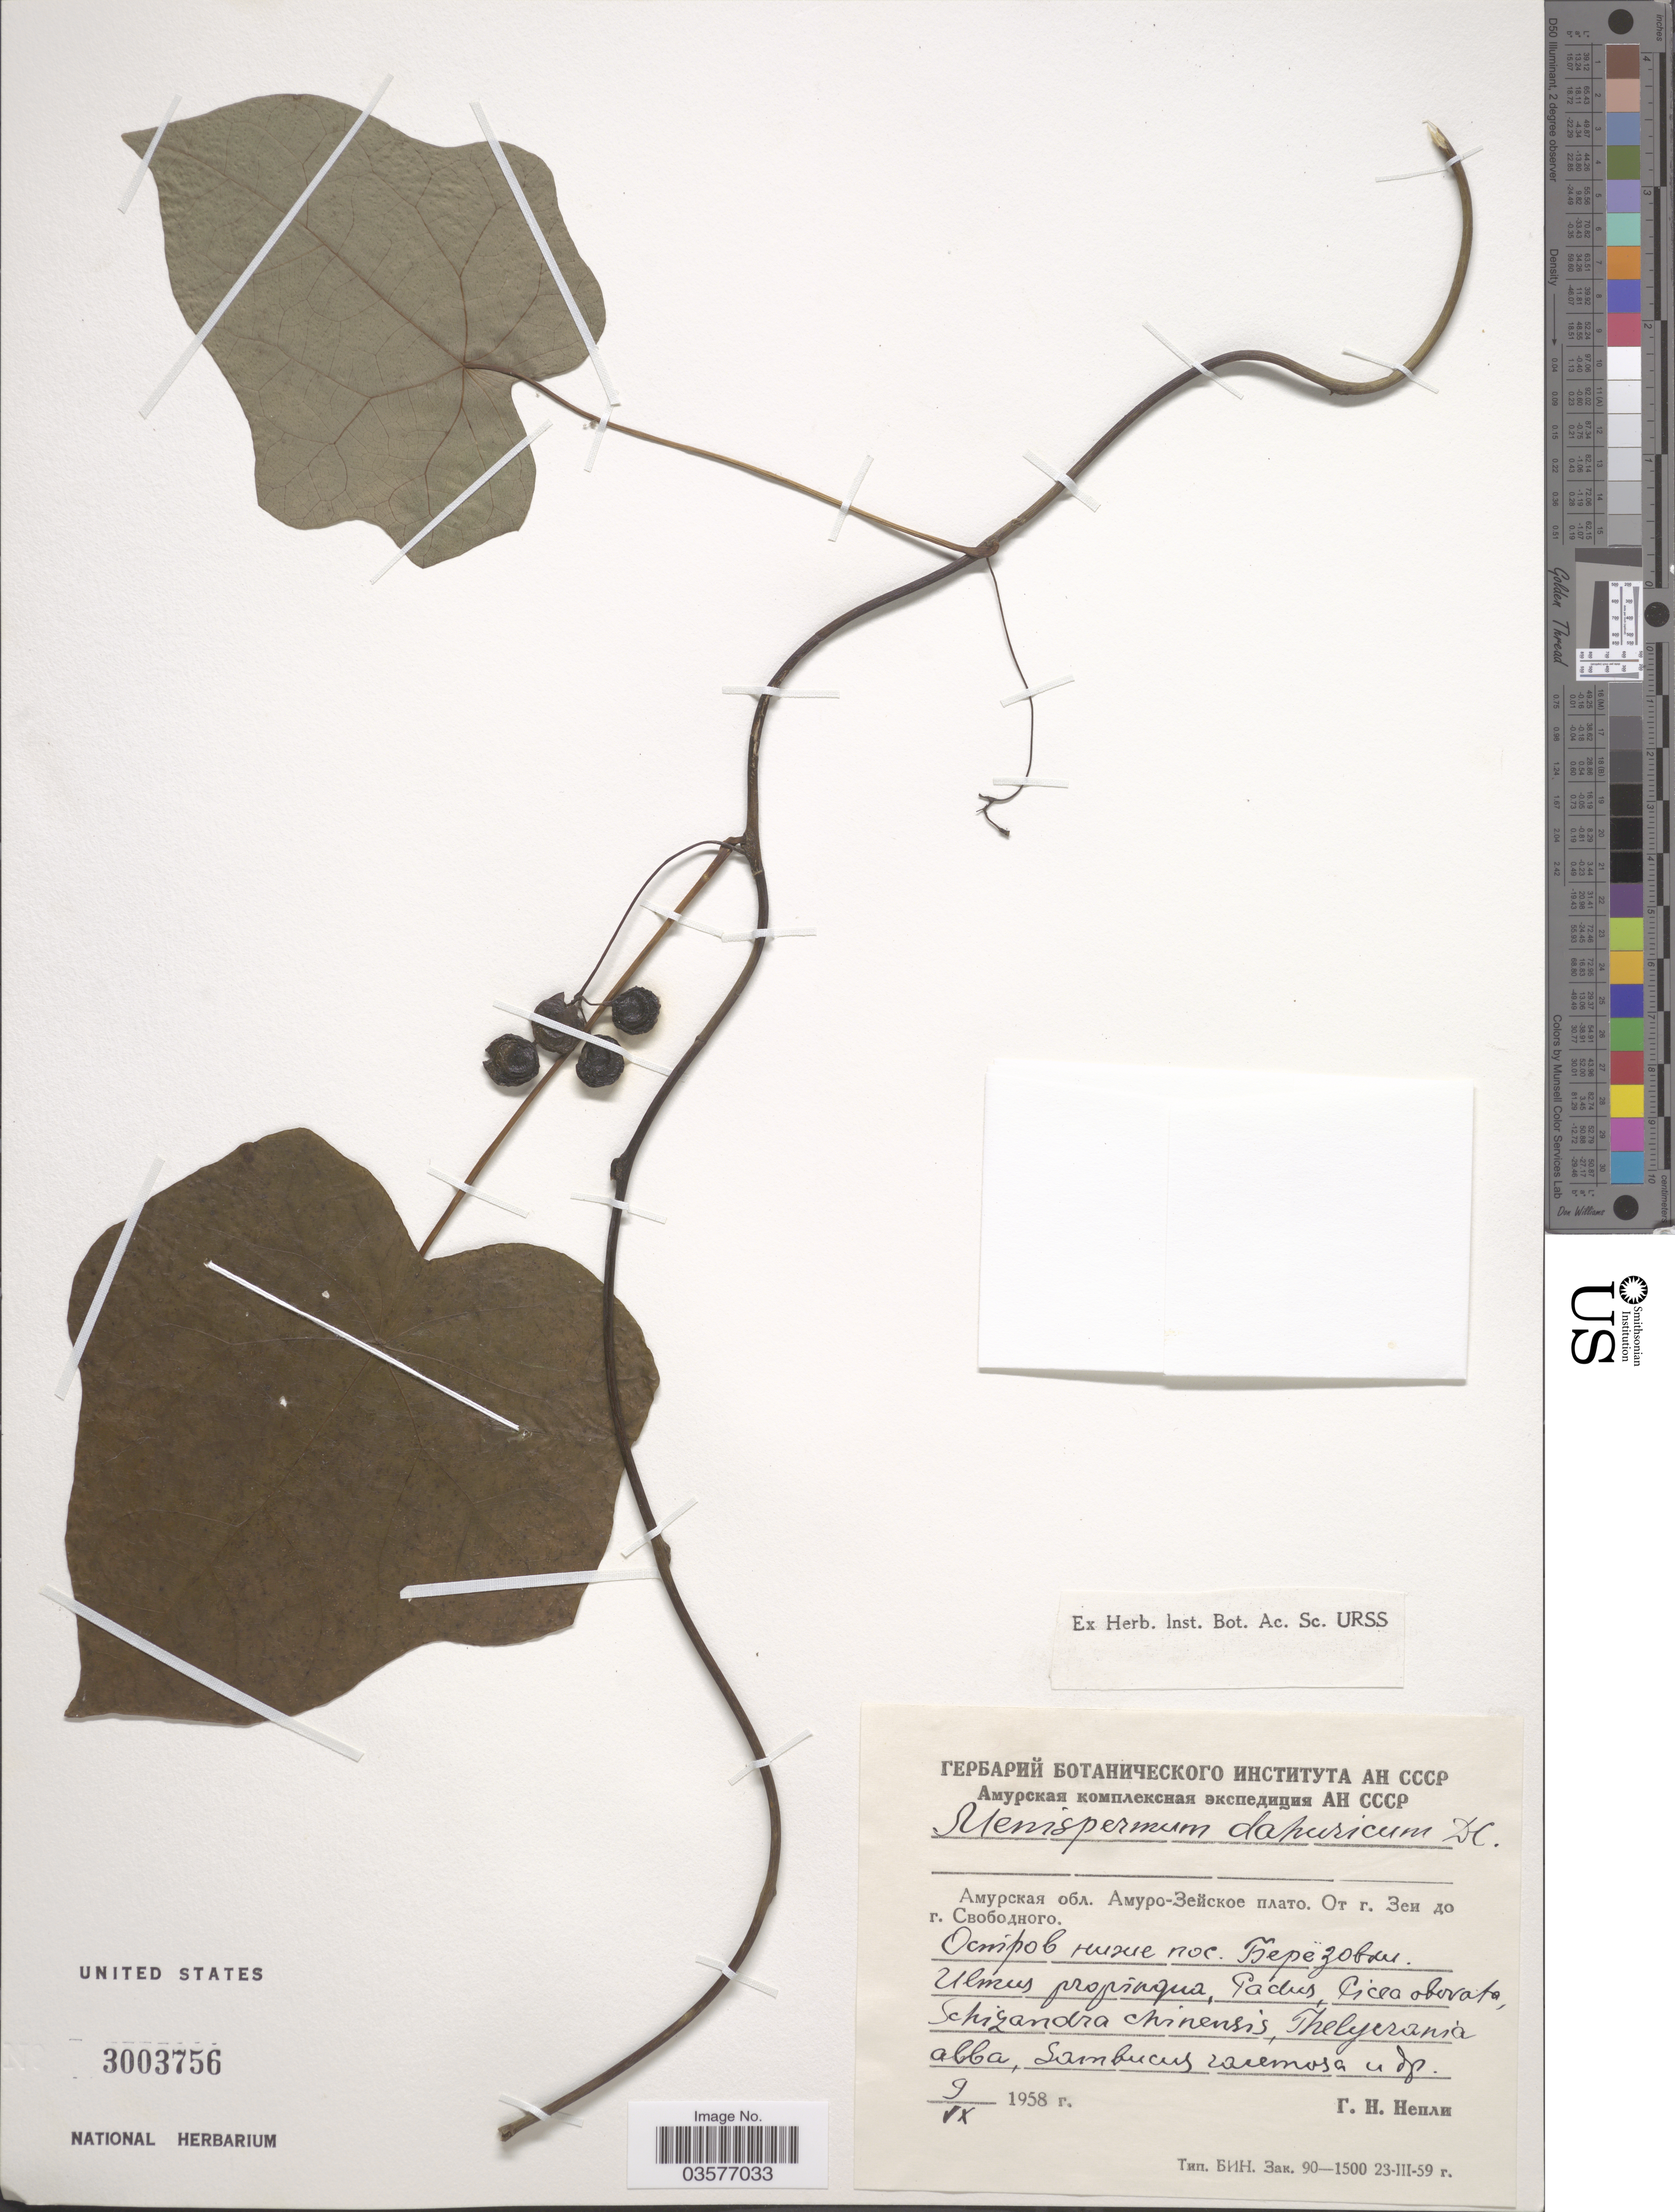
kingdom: Plantae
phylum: Tracheophyta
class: Magnoliopsida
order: Ranunculales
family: Menispermaceae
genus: Menispermum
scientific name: Menispermum dauricum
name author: DC.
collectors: G. Nepli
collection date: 1958-06-09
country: Russian Federation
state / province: Amur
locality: From Zeya to Svobodnyy, near village Berezovyy.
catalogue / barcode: US 3003756